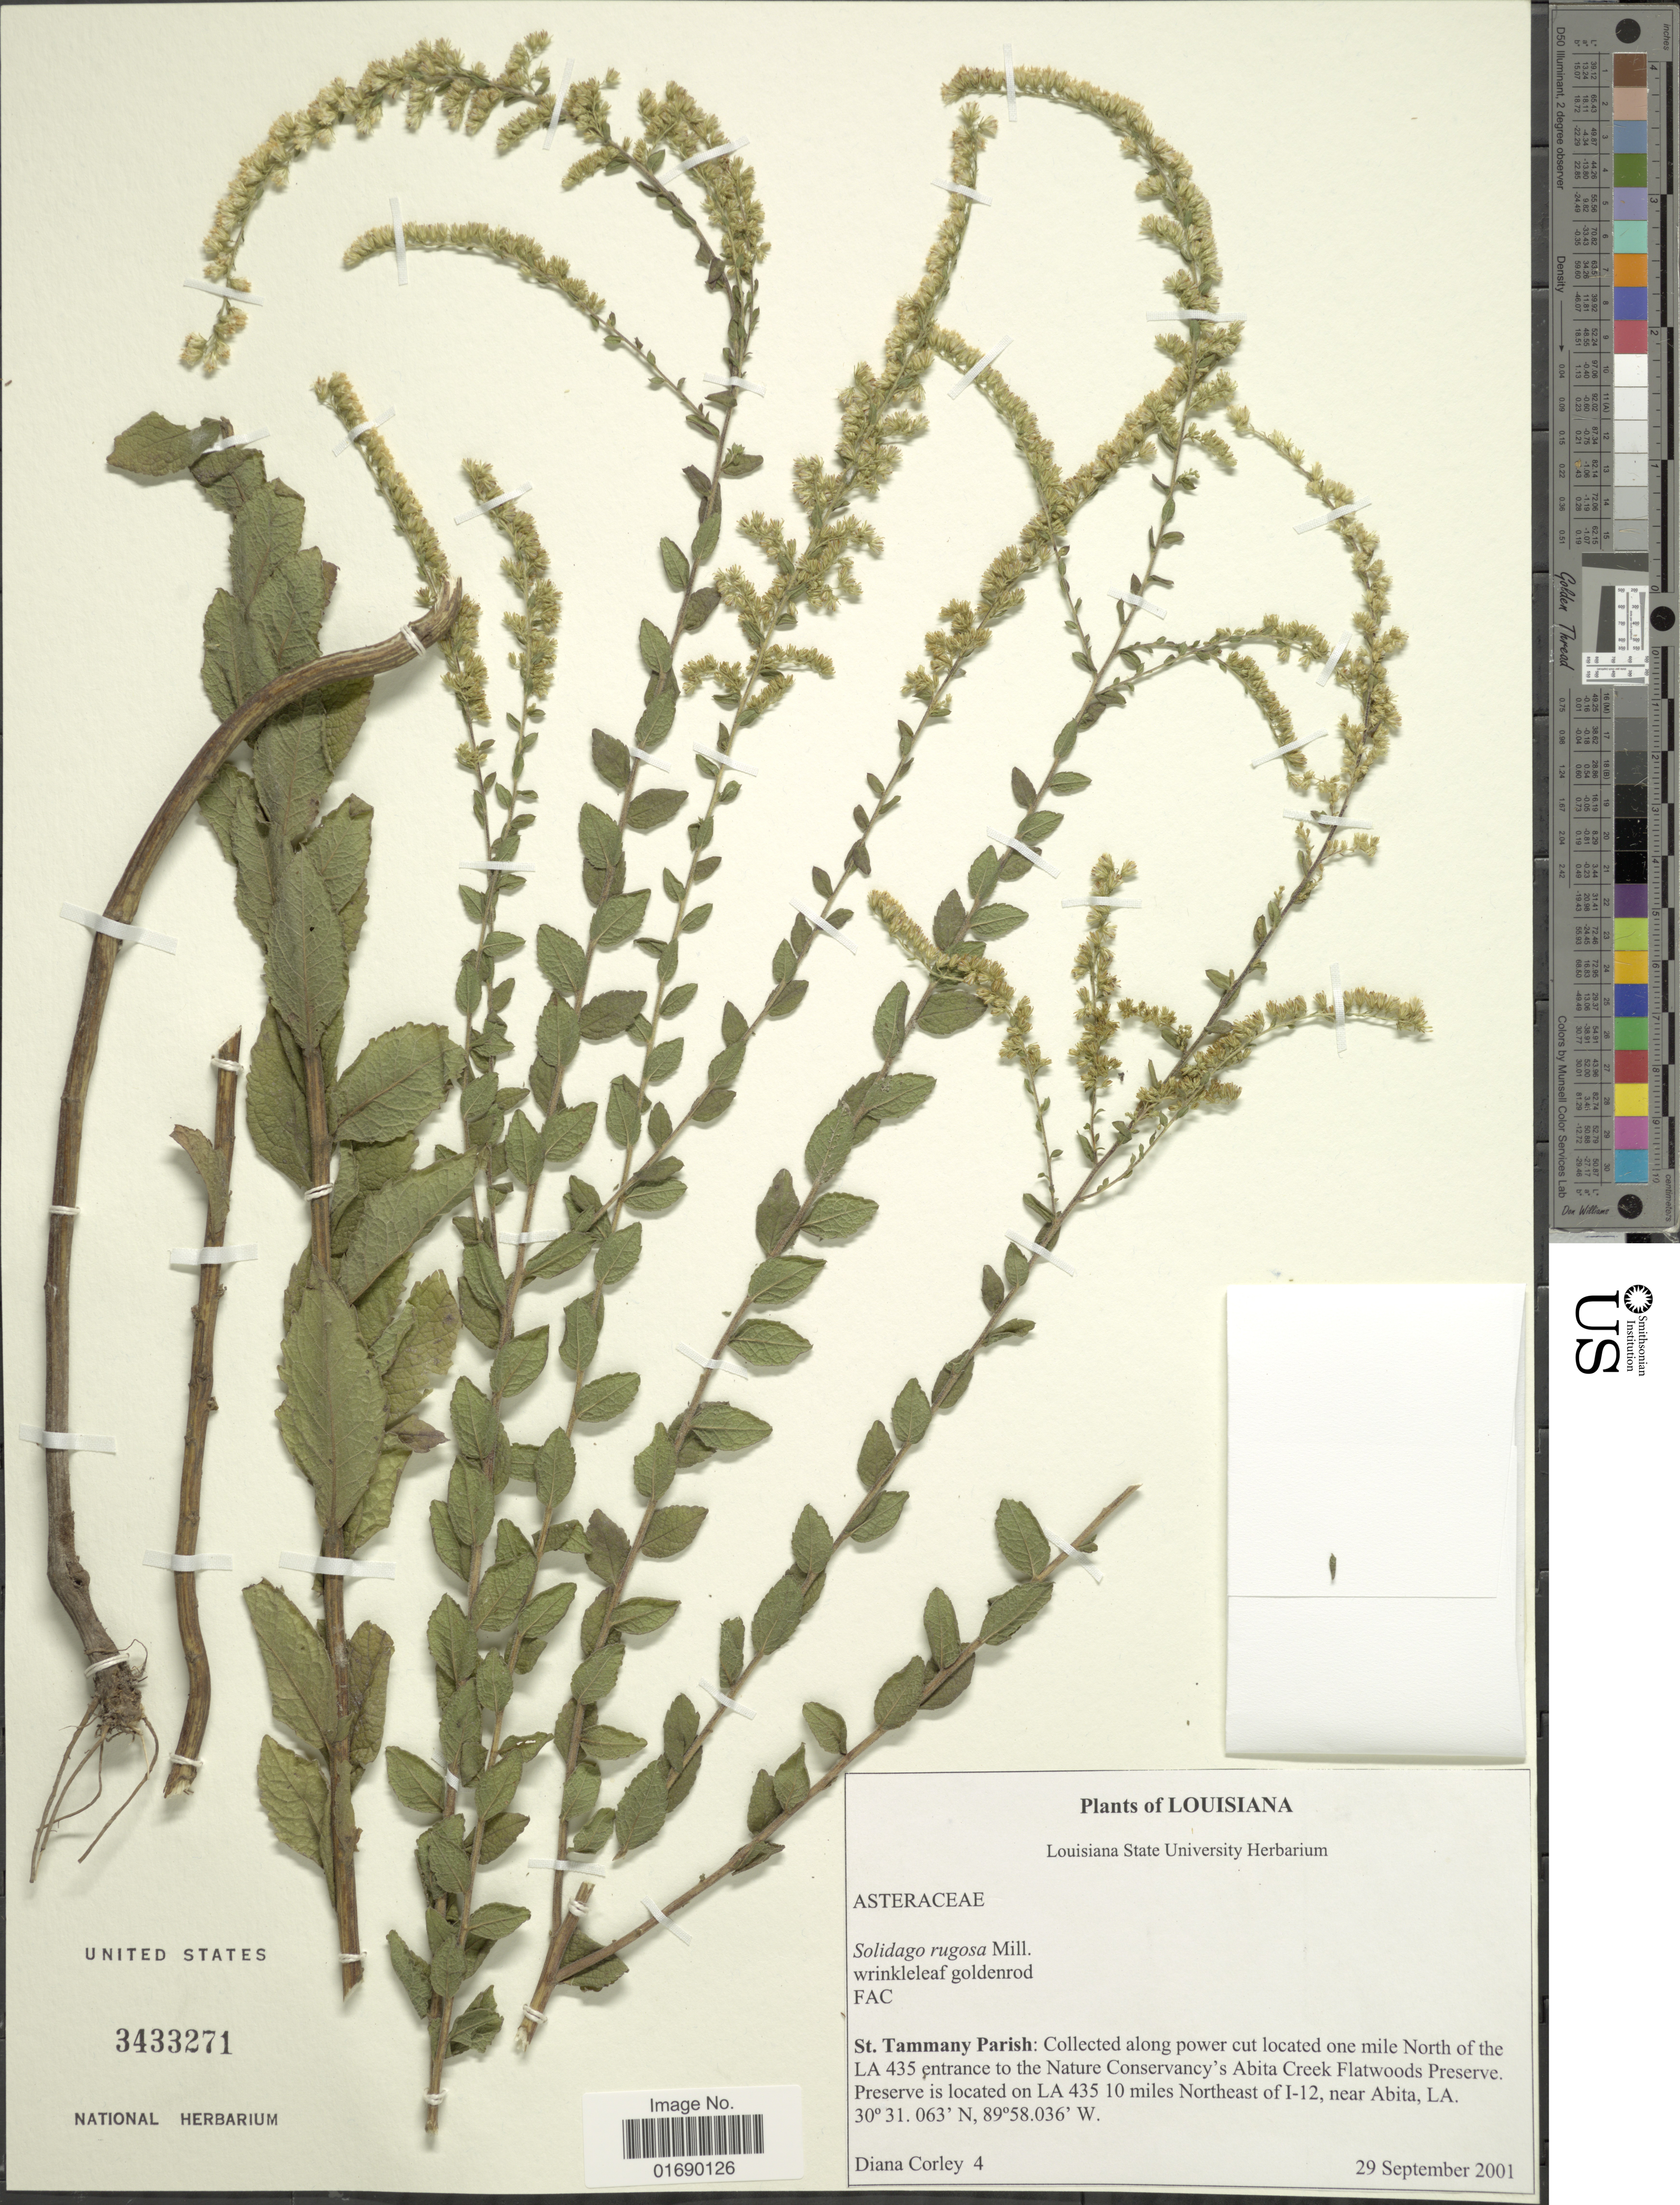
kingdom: Plantae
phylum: Tracheophyta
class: Magnoliopsida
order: Asterales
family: Asteraceae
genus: Solidago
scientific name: Solidago rugosa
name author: Mill.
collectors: D. Corley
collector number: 4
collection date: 2001-09-29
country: United States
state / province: Louisiana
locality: St Tammany Parish: Collected along power cut located one mile North of the LA 435 entrance to the Natire Conservancy's Abita Creek Flatwoods Preserve. Preserve is located on LA 435 10 miles Northeast of I-12, near Abita, LA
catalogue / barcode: US 3433271